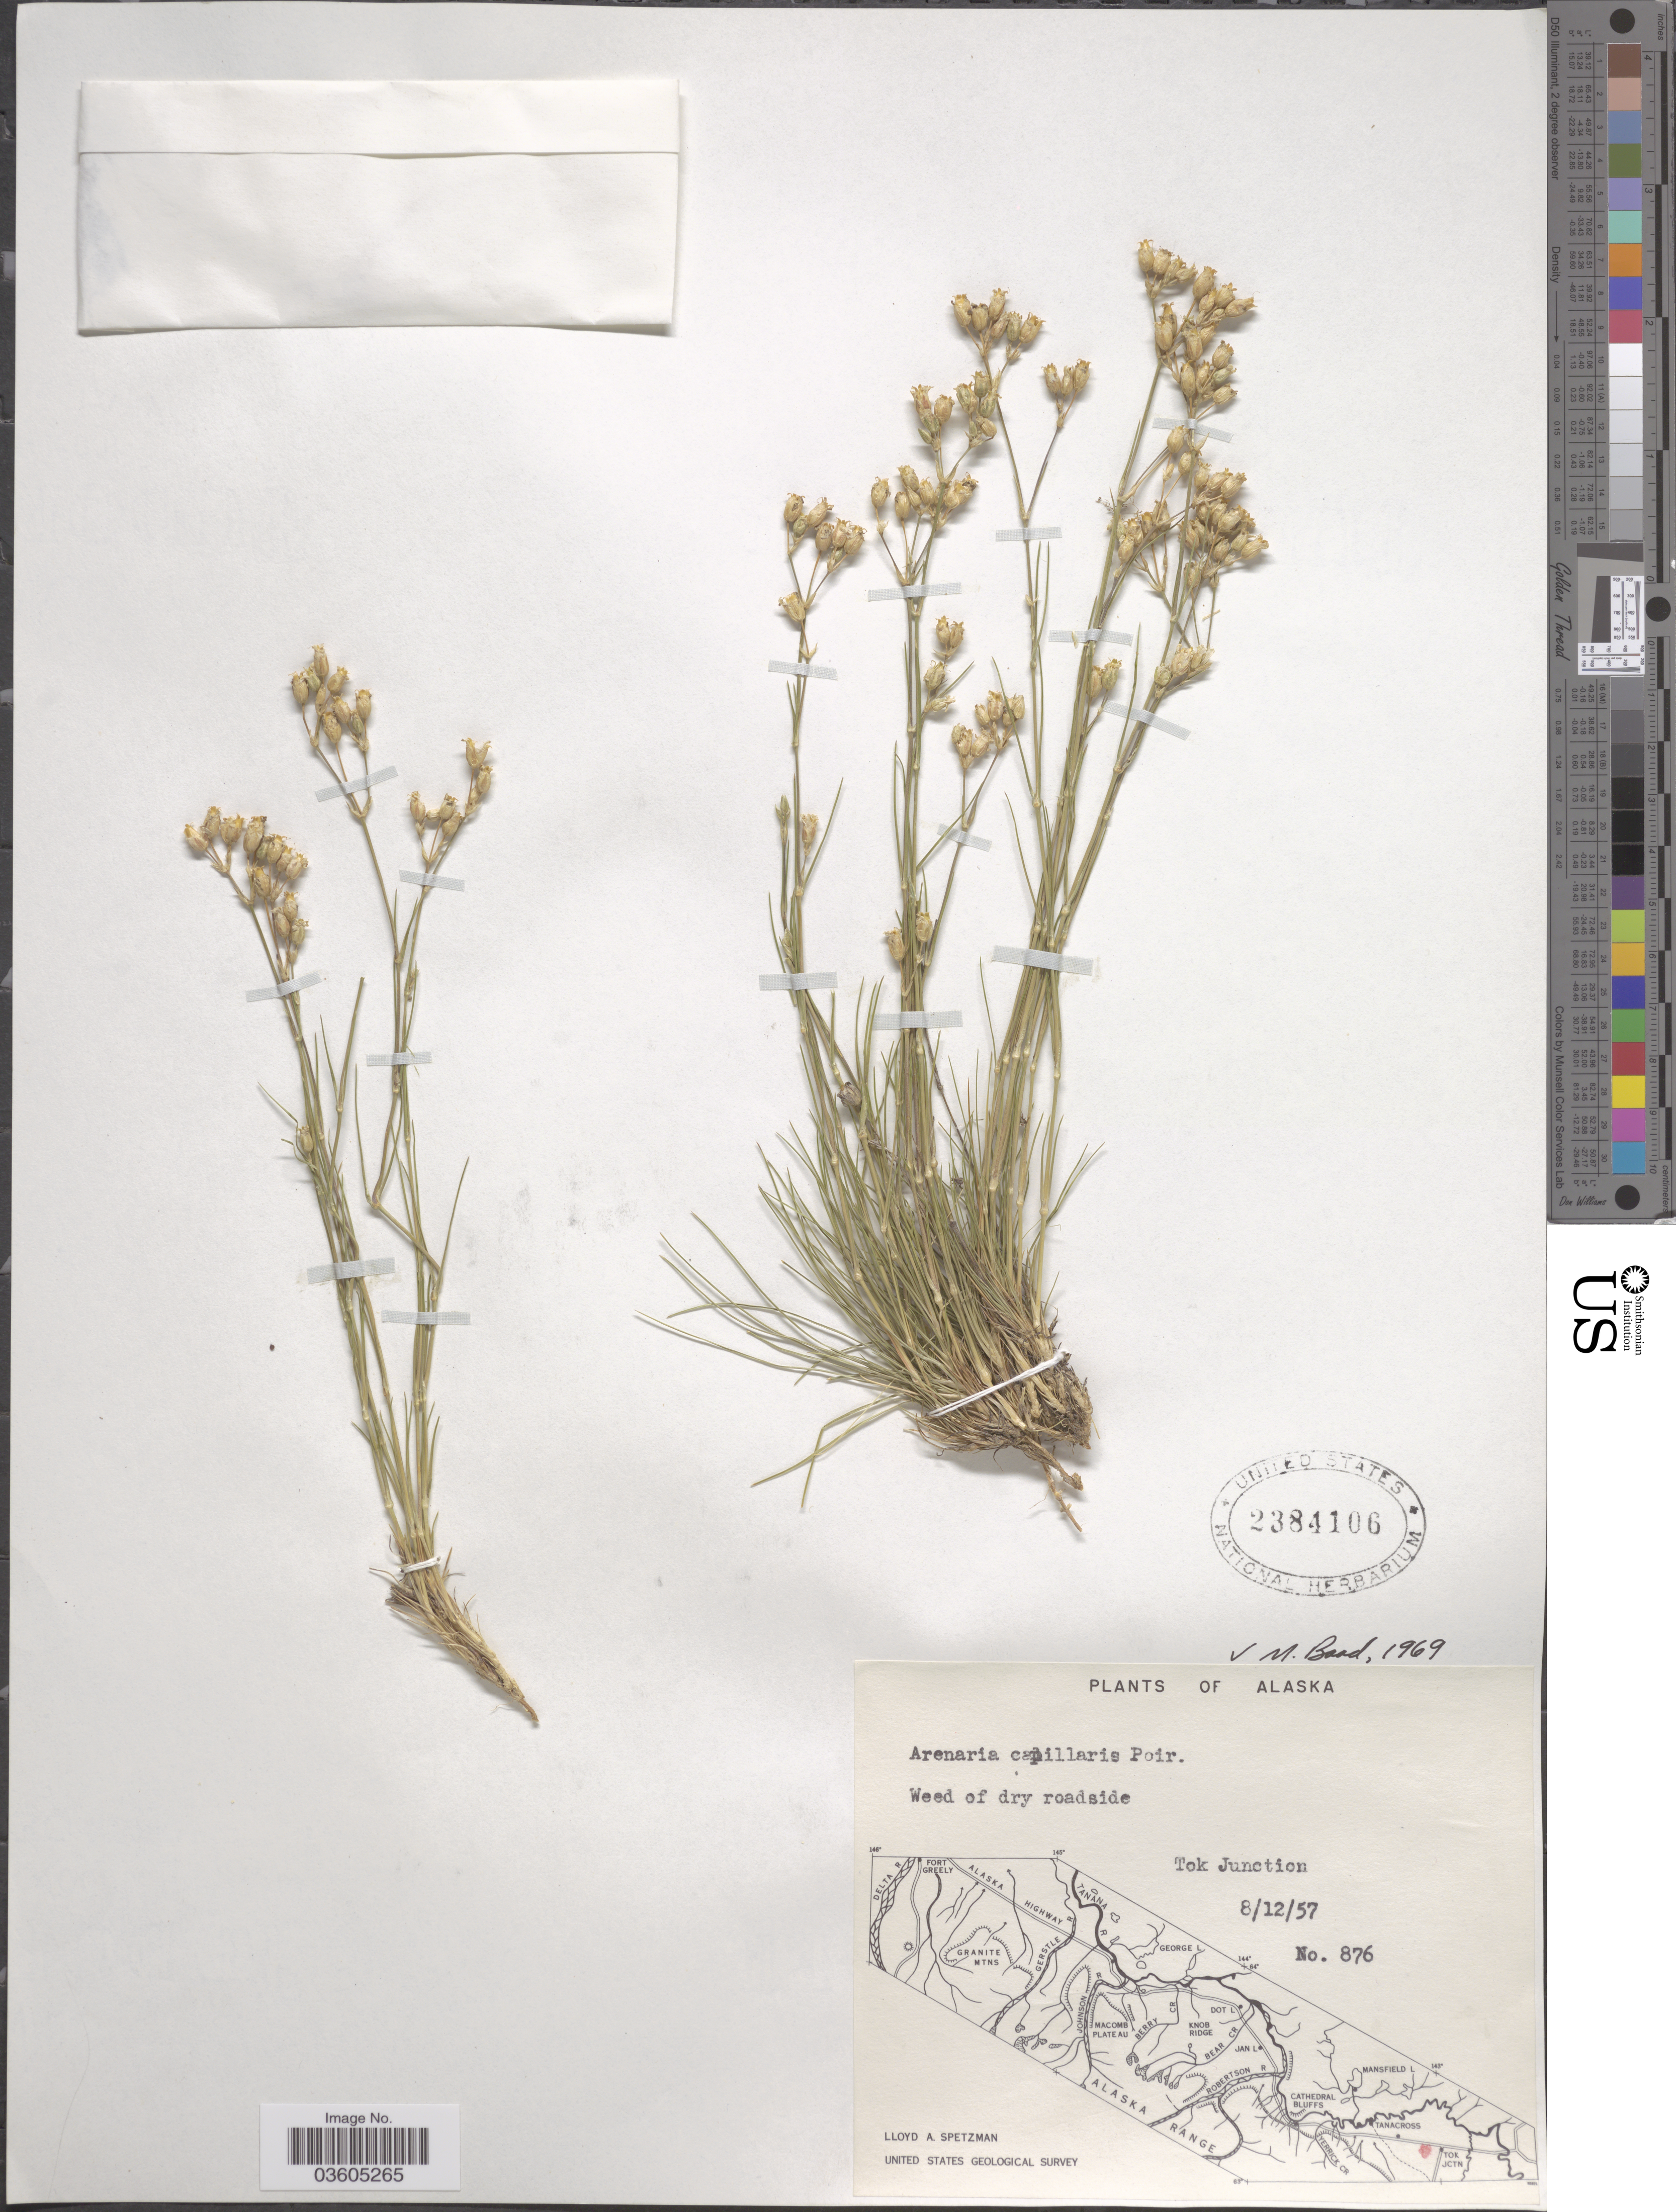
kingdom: Plantae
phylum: Tracheophyta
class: Magnoliopsida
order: Caryophyllales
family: Caryophyllaceae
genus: Eremogone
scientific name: Eremogone capillaris var. capillaris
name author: (Poir.) Fenzl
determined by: Strong, Mark T., (BOT), Smithsonian Institution - National Museum of Natural History (UNITED STATES)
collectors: L. Spetzman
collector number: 876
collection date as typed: Transcribed d/m/y: 12/8/57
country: United States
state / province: Alaska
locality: Tok Junction.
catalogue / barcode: US 2384106